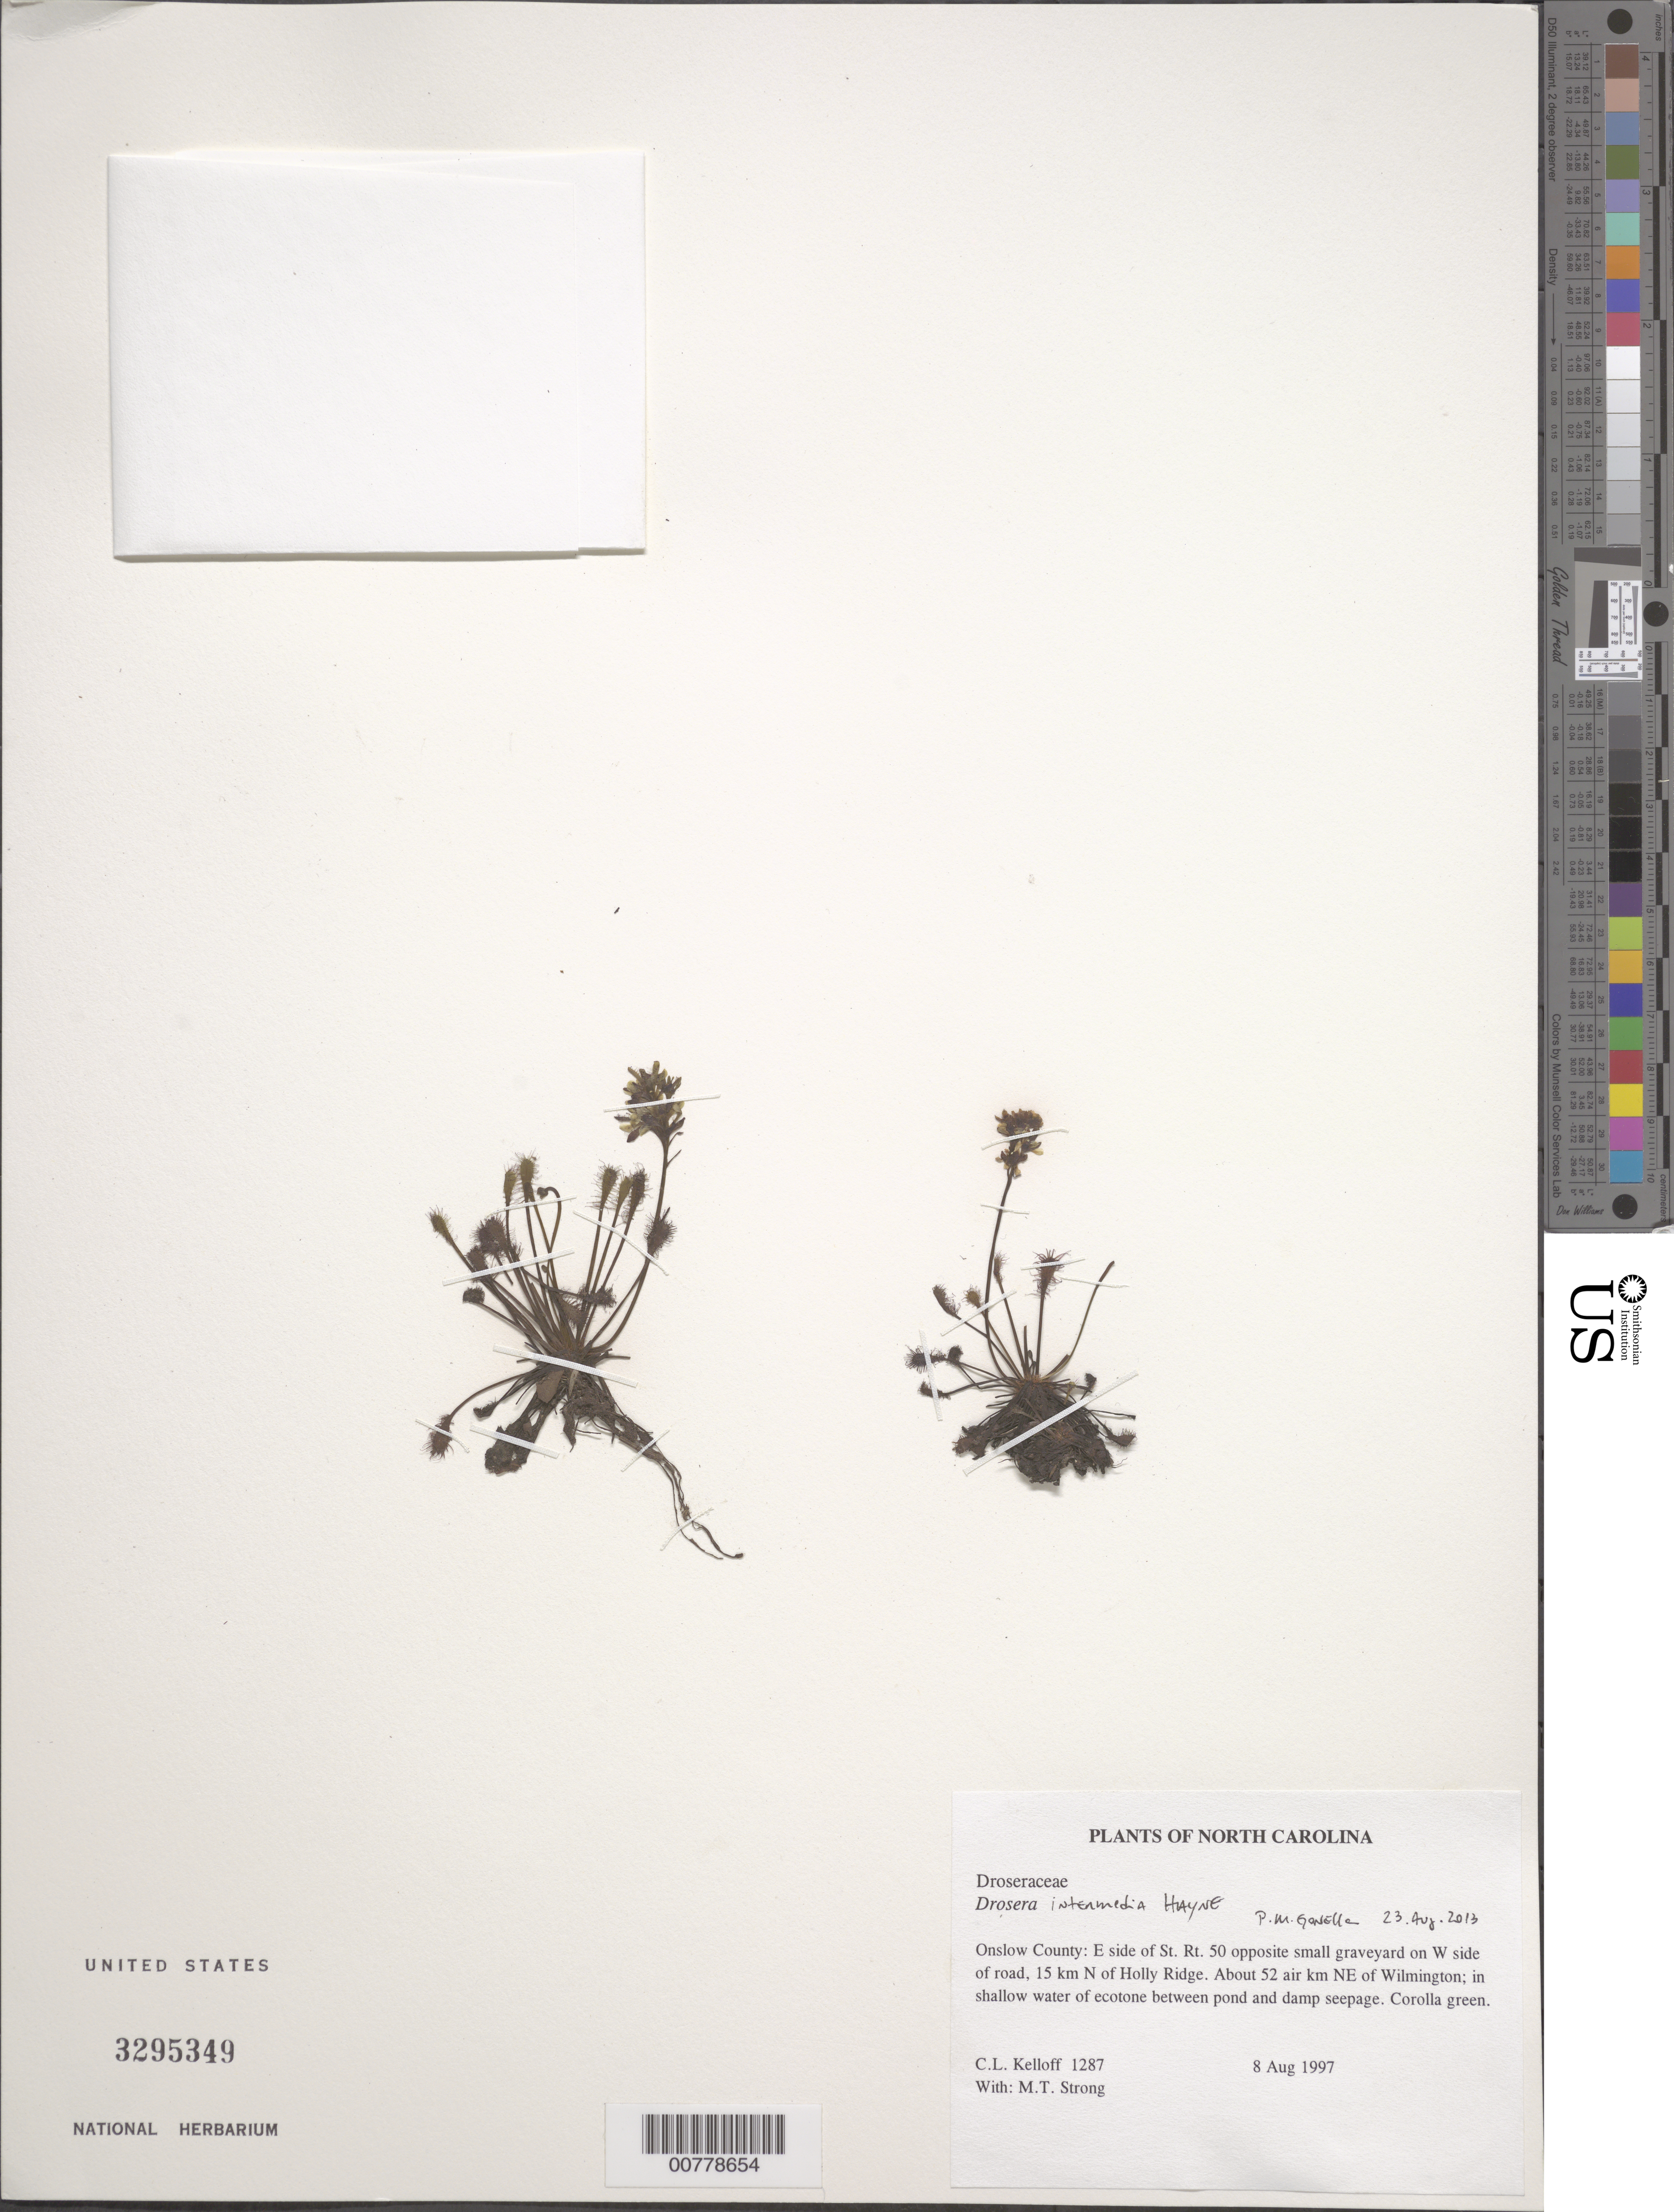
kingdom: Plantae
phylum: Tracheophyta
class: Magnoliopsida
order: Caryophyllales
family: Droseraceae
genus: Drosera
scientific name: Drosera intermedia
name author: Hayne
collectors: C. L. Kelloff & M. T. Strong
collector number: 1287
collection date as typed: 08 Aug 1997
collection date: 1997-08-08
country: United States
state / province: North Carolina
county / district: Onslow County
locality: E side of SR 50, opposite small graveyard on W side of road, 15 km N of Holly Ridge; about 52 air km NE of Wilmington.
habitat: In shallow water of ecotone between pond and damp seepage.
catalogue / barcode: US 3293549